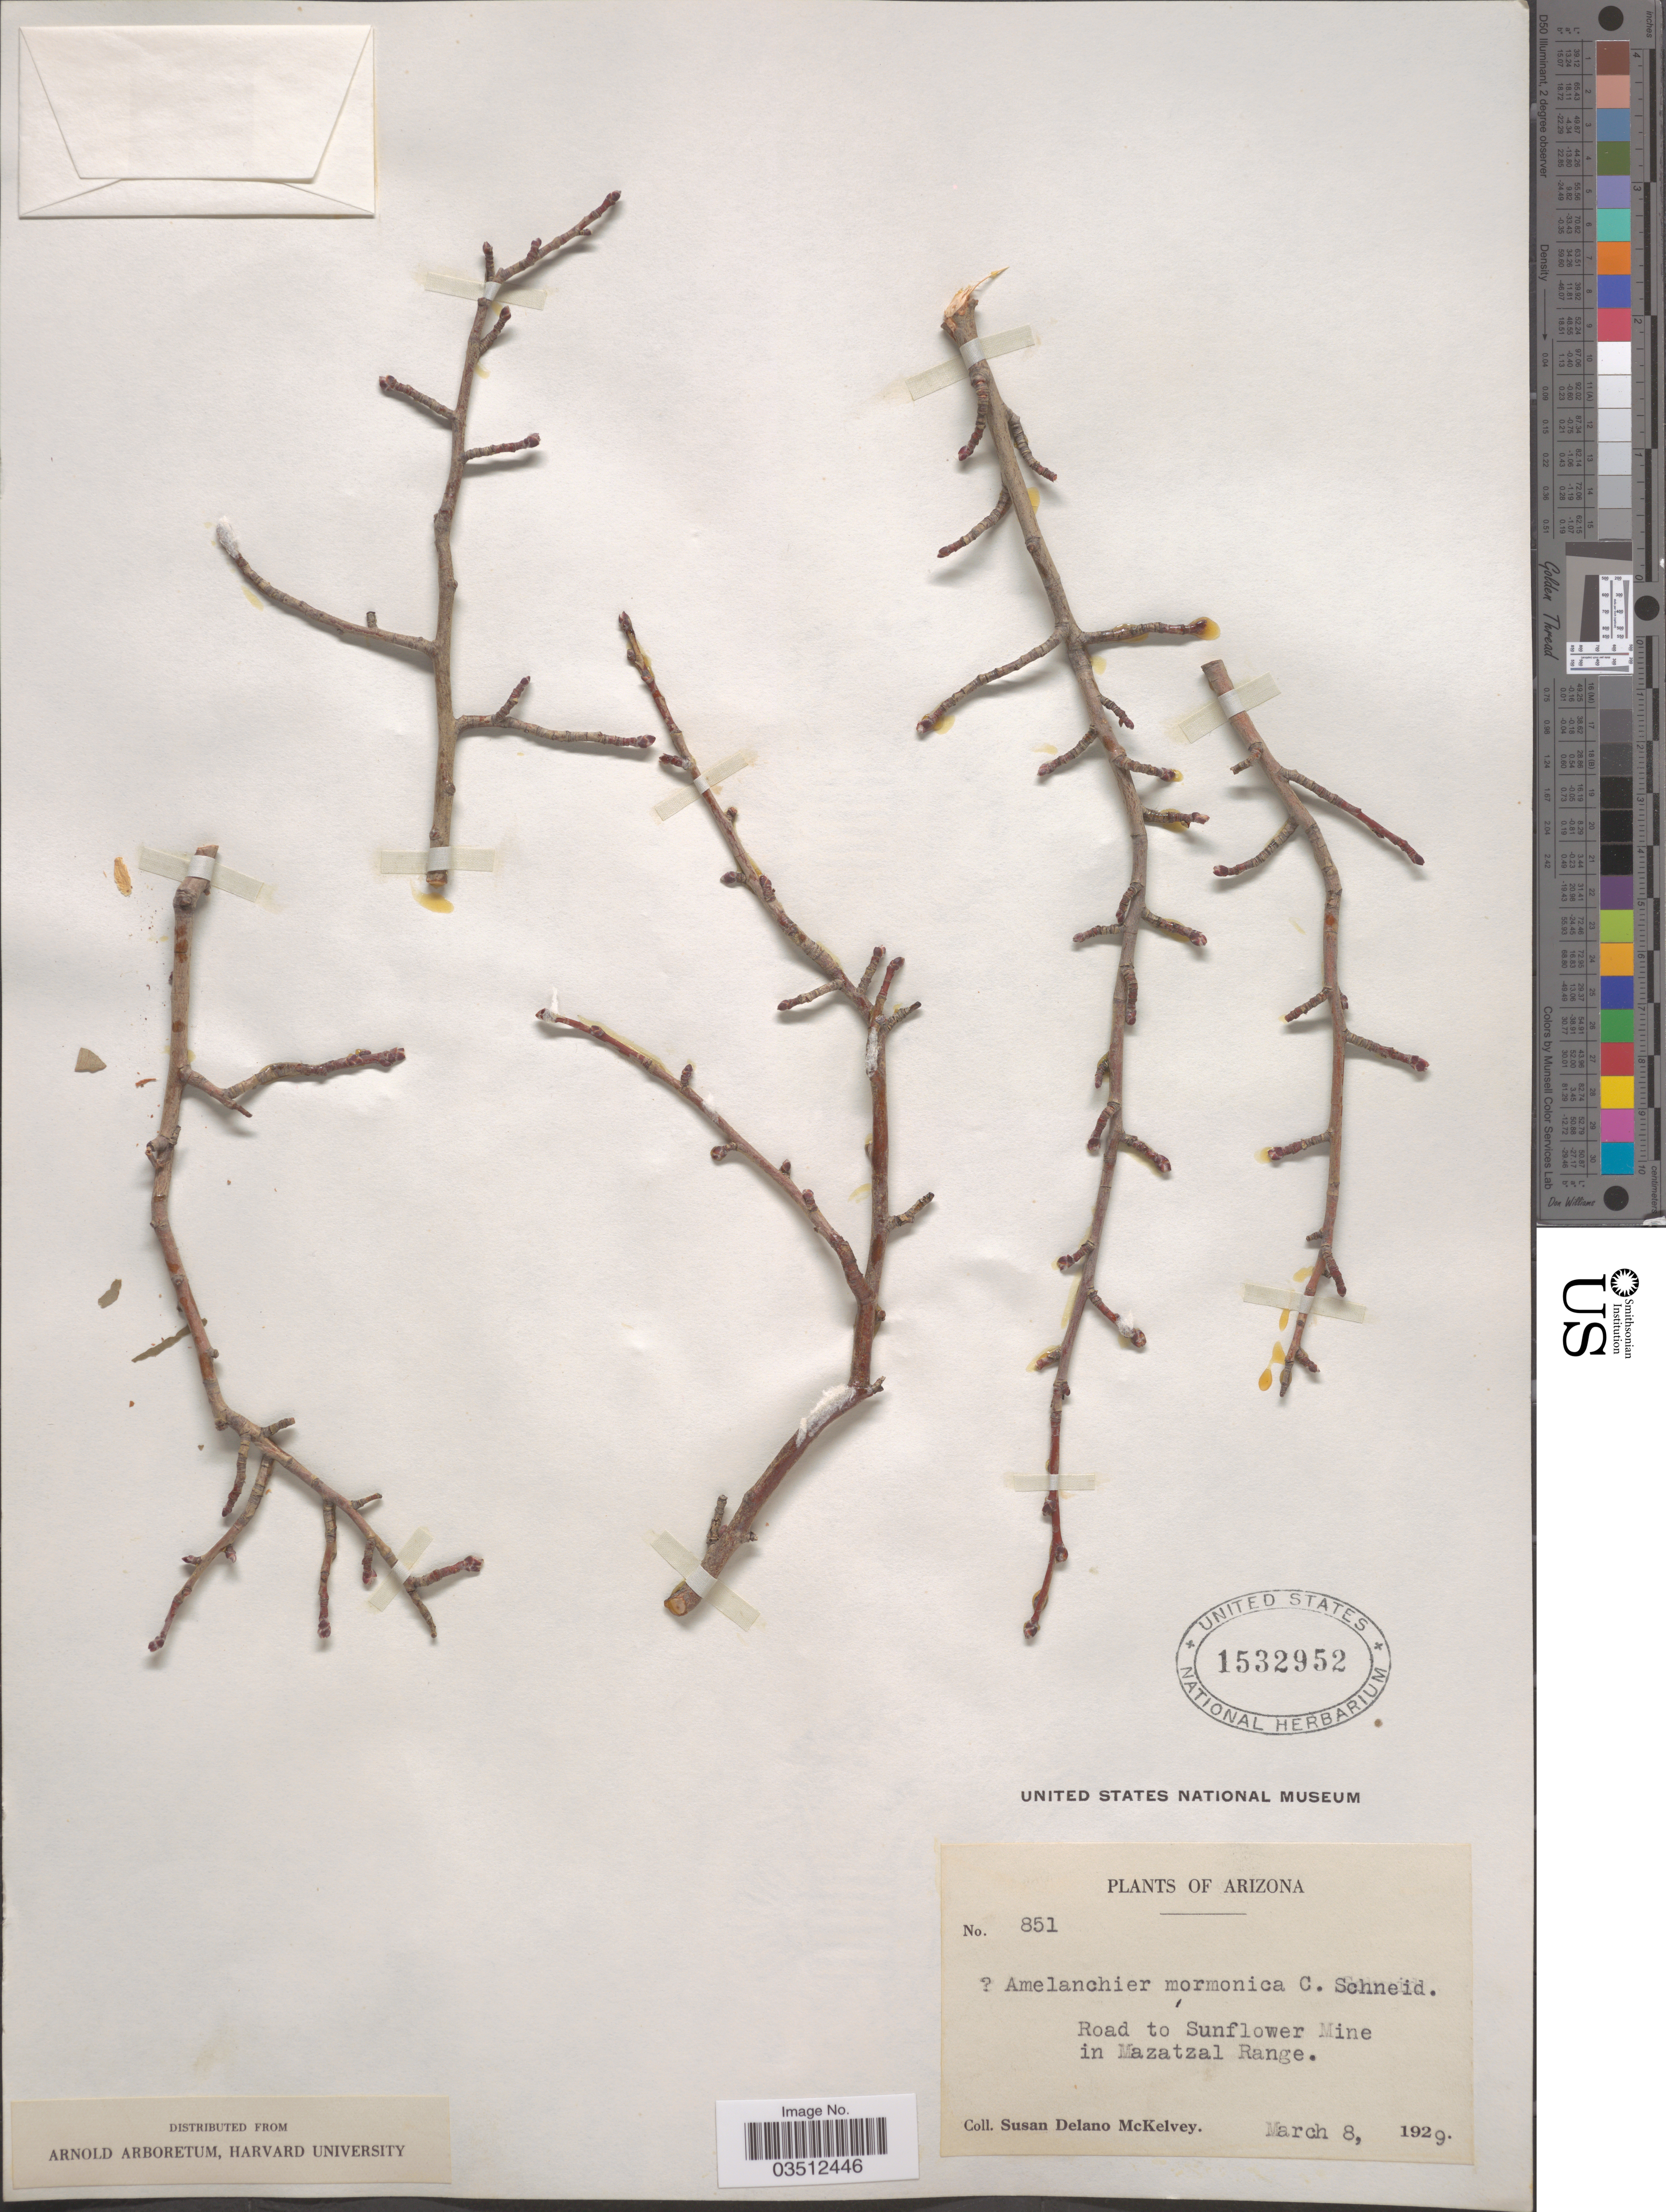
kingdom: Plantae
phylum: Tracheophyta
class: Magnoliopsida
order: Rosales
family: Rosaceae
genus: Amelanchier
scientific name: Amelanchier mormonica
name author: C.K. Schneid.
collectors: S. A. McKelvey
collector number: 851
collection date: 1929-03-08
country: United States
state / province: Arizona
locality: Road to Sunflower Mine in Mazatzal Range.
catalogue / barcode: US 1532952